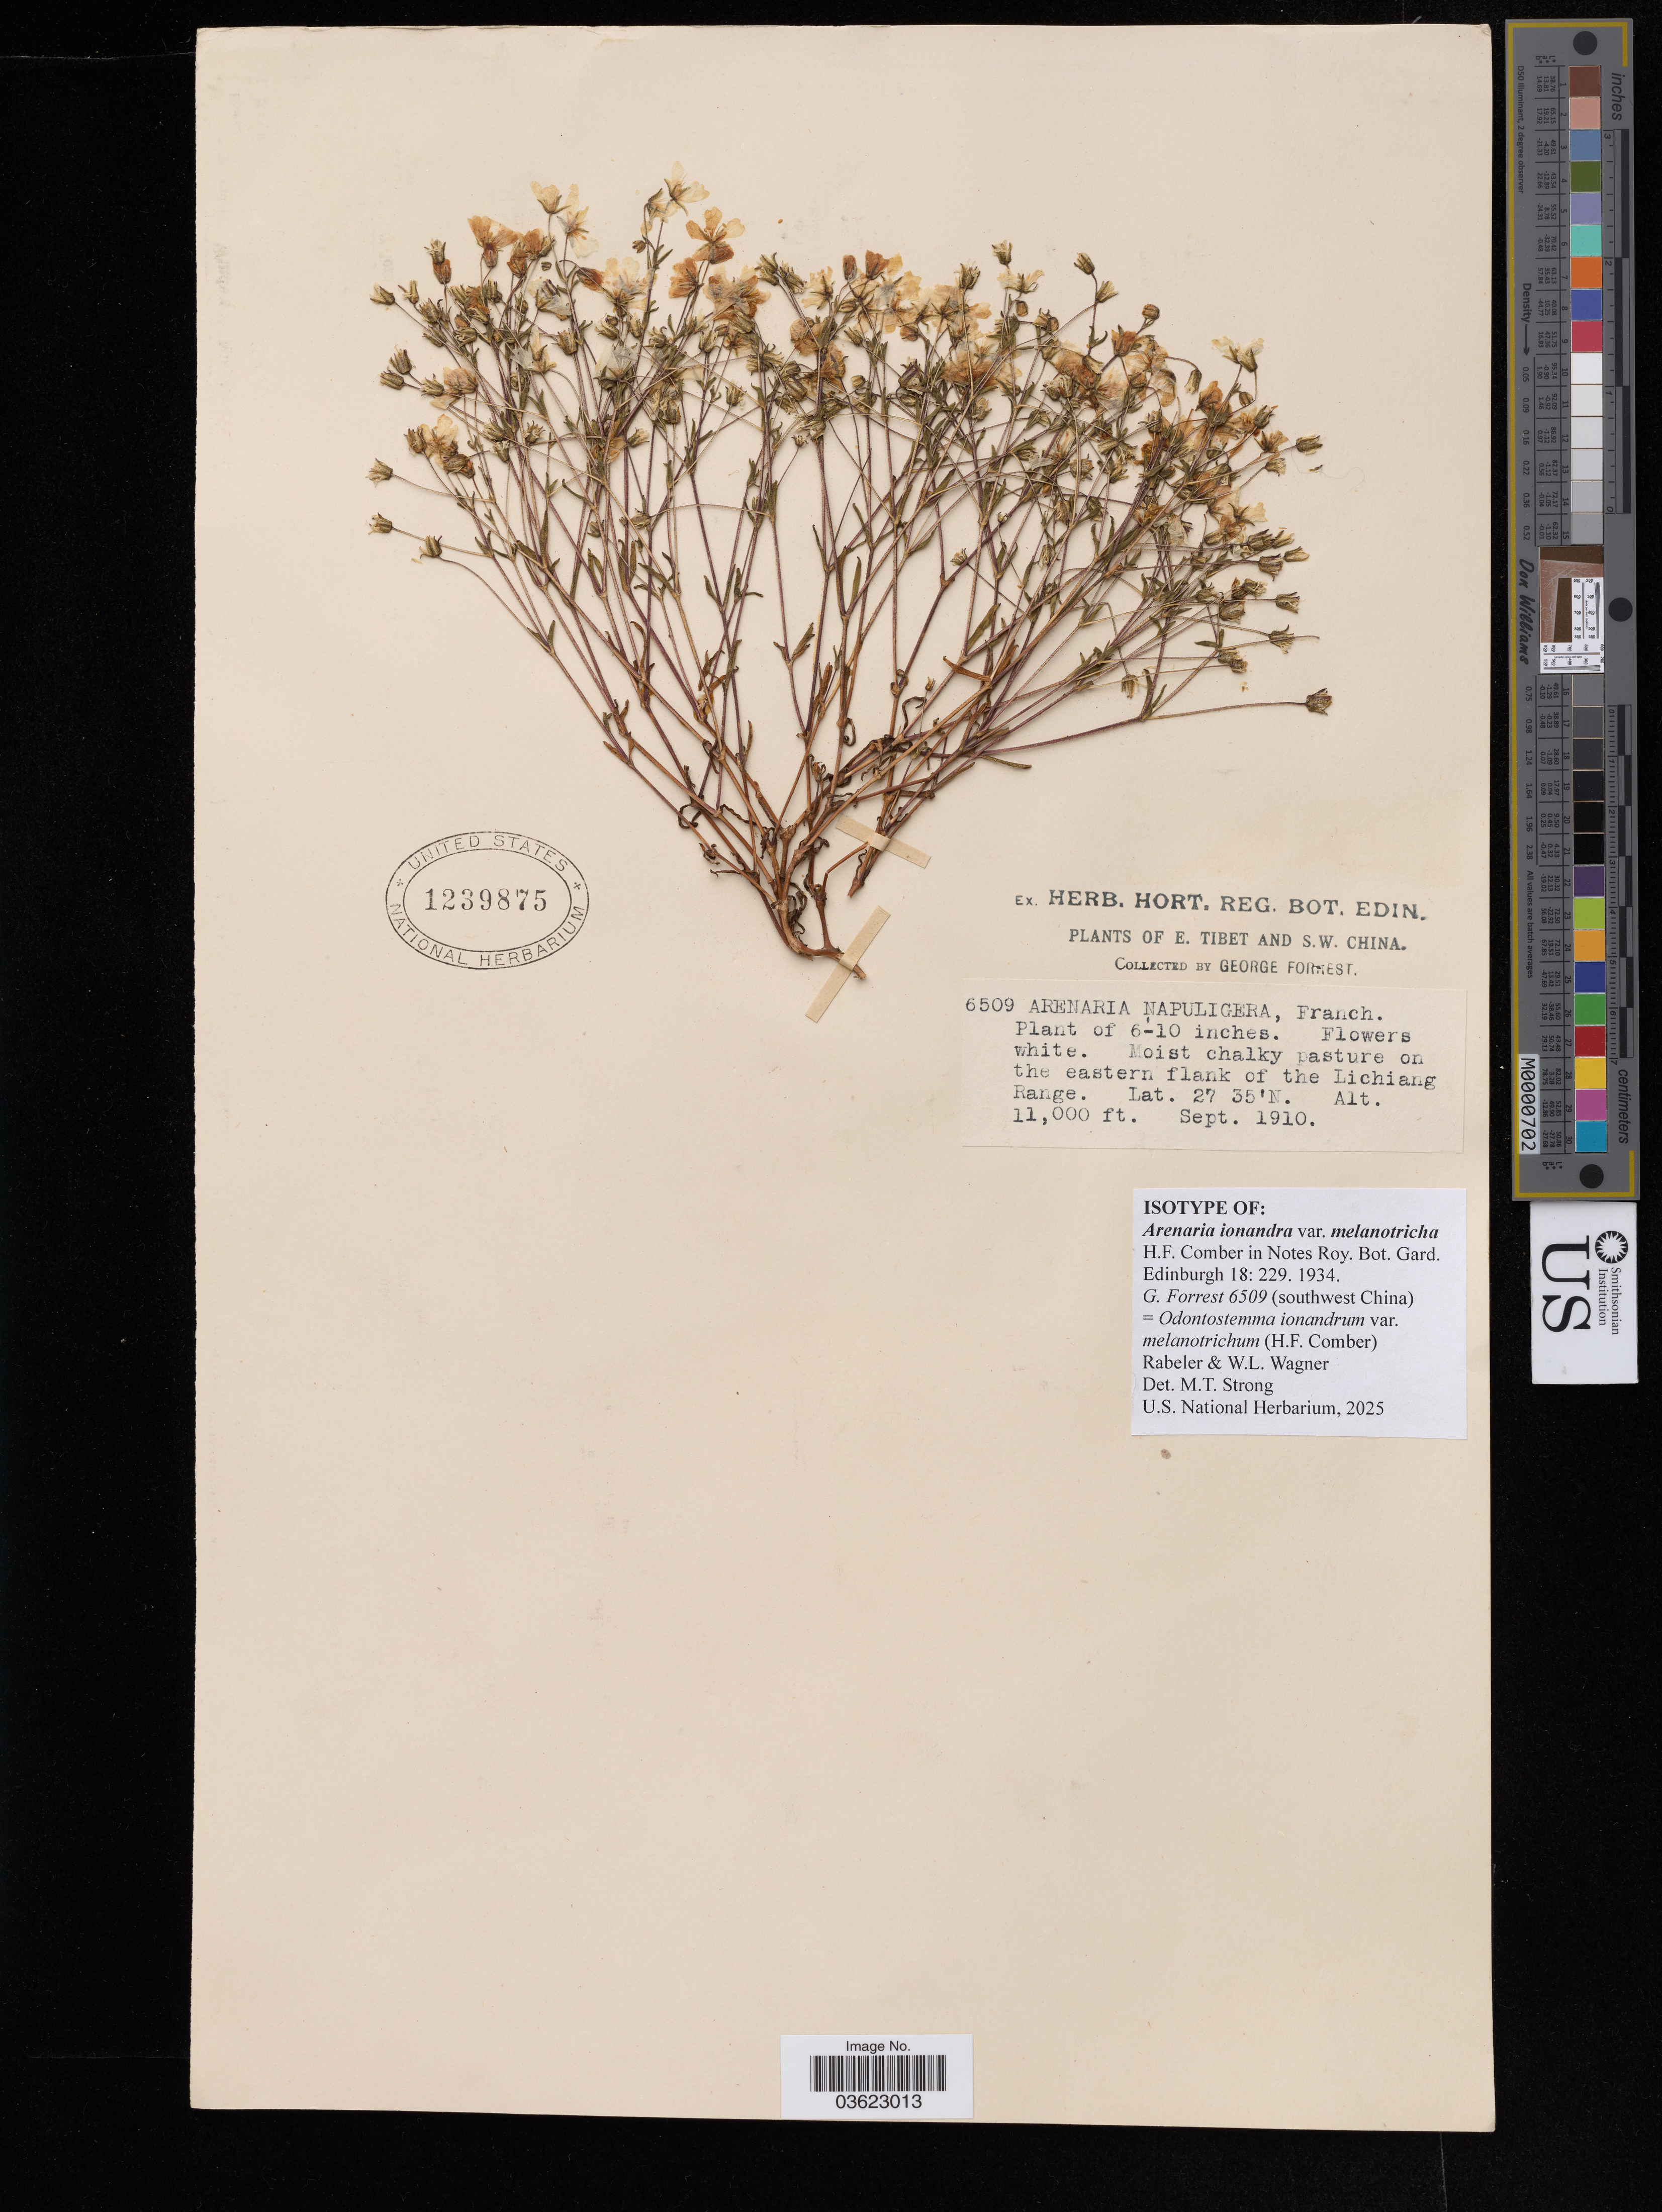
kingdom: Plantae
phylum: Tracheophyta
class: Magnoliopsida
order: Caryophyllales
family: Caryophyllaceae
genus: Arenaria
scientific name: Arenaria ionandra var. melanotricha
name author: H.F. Comber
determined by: Strong, Mark T., (BOT), Smithsonian Institution - National Museum of Natural History (UNITED STATES)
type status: Isotype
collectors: G. Forrest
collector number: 6509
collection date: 1910-09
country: China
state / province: Xizang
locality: E. Tibet and S.W. China. Moist chalky pasture on the eastern flank of the Lichiang Range.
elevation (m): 3353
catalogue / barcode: US 1239875